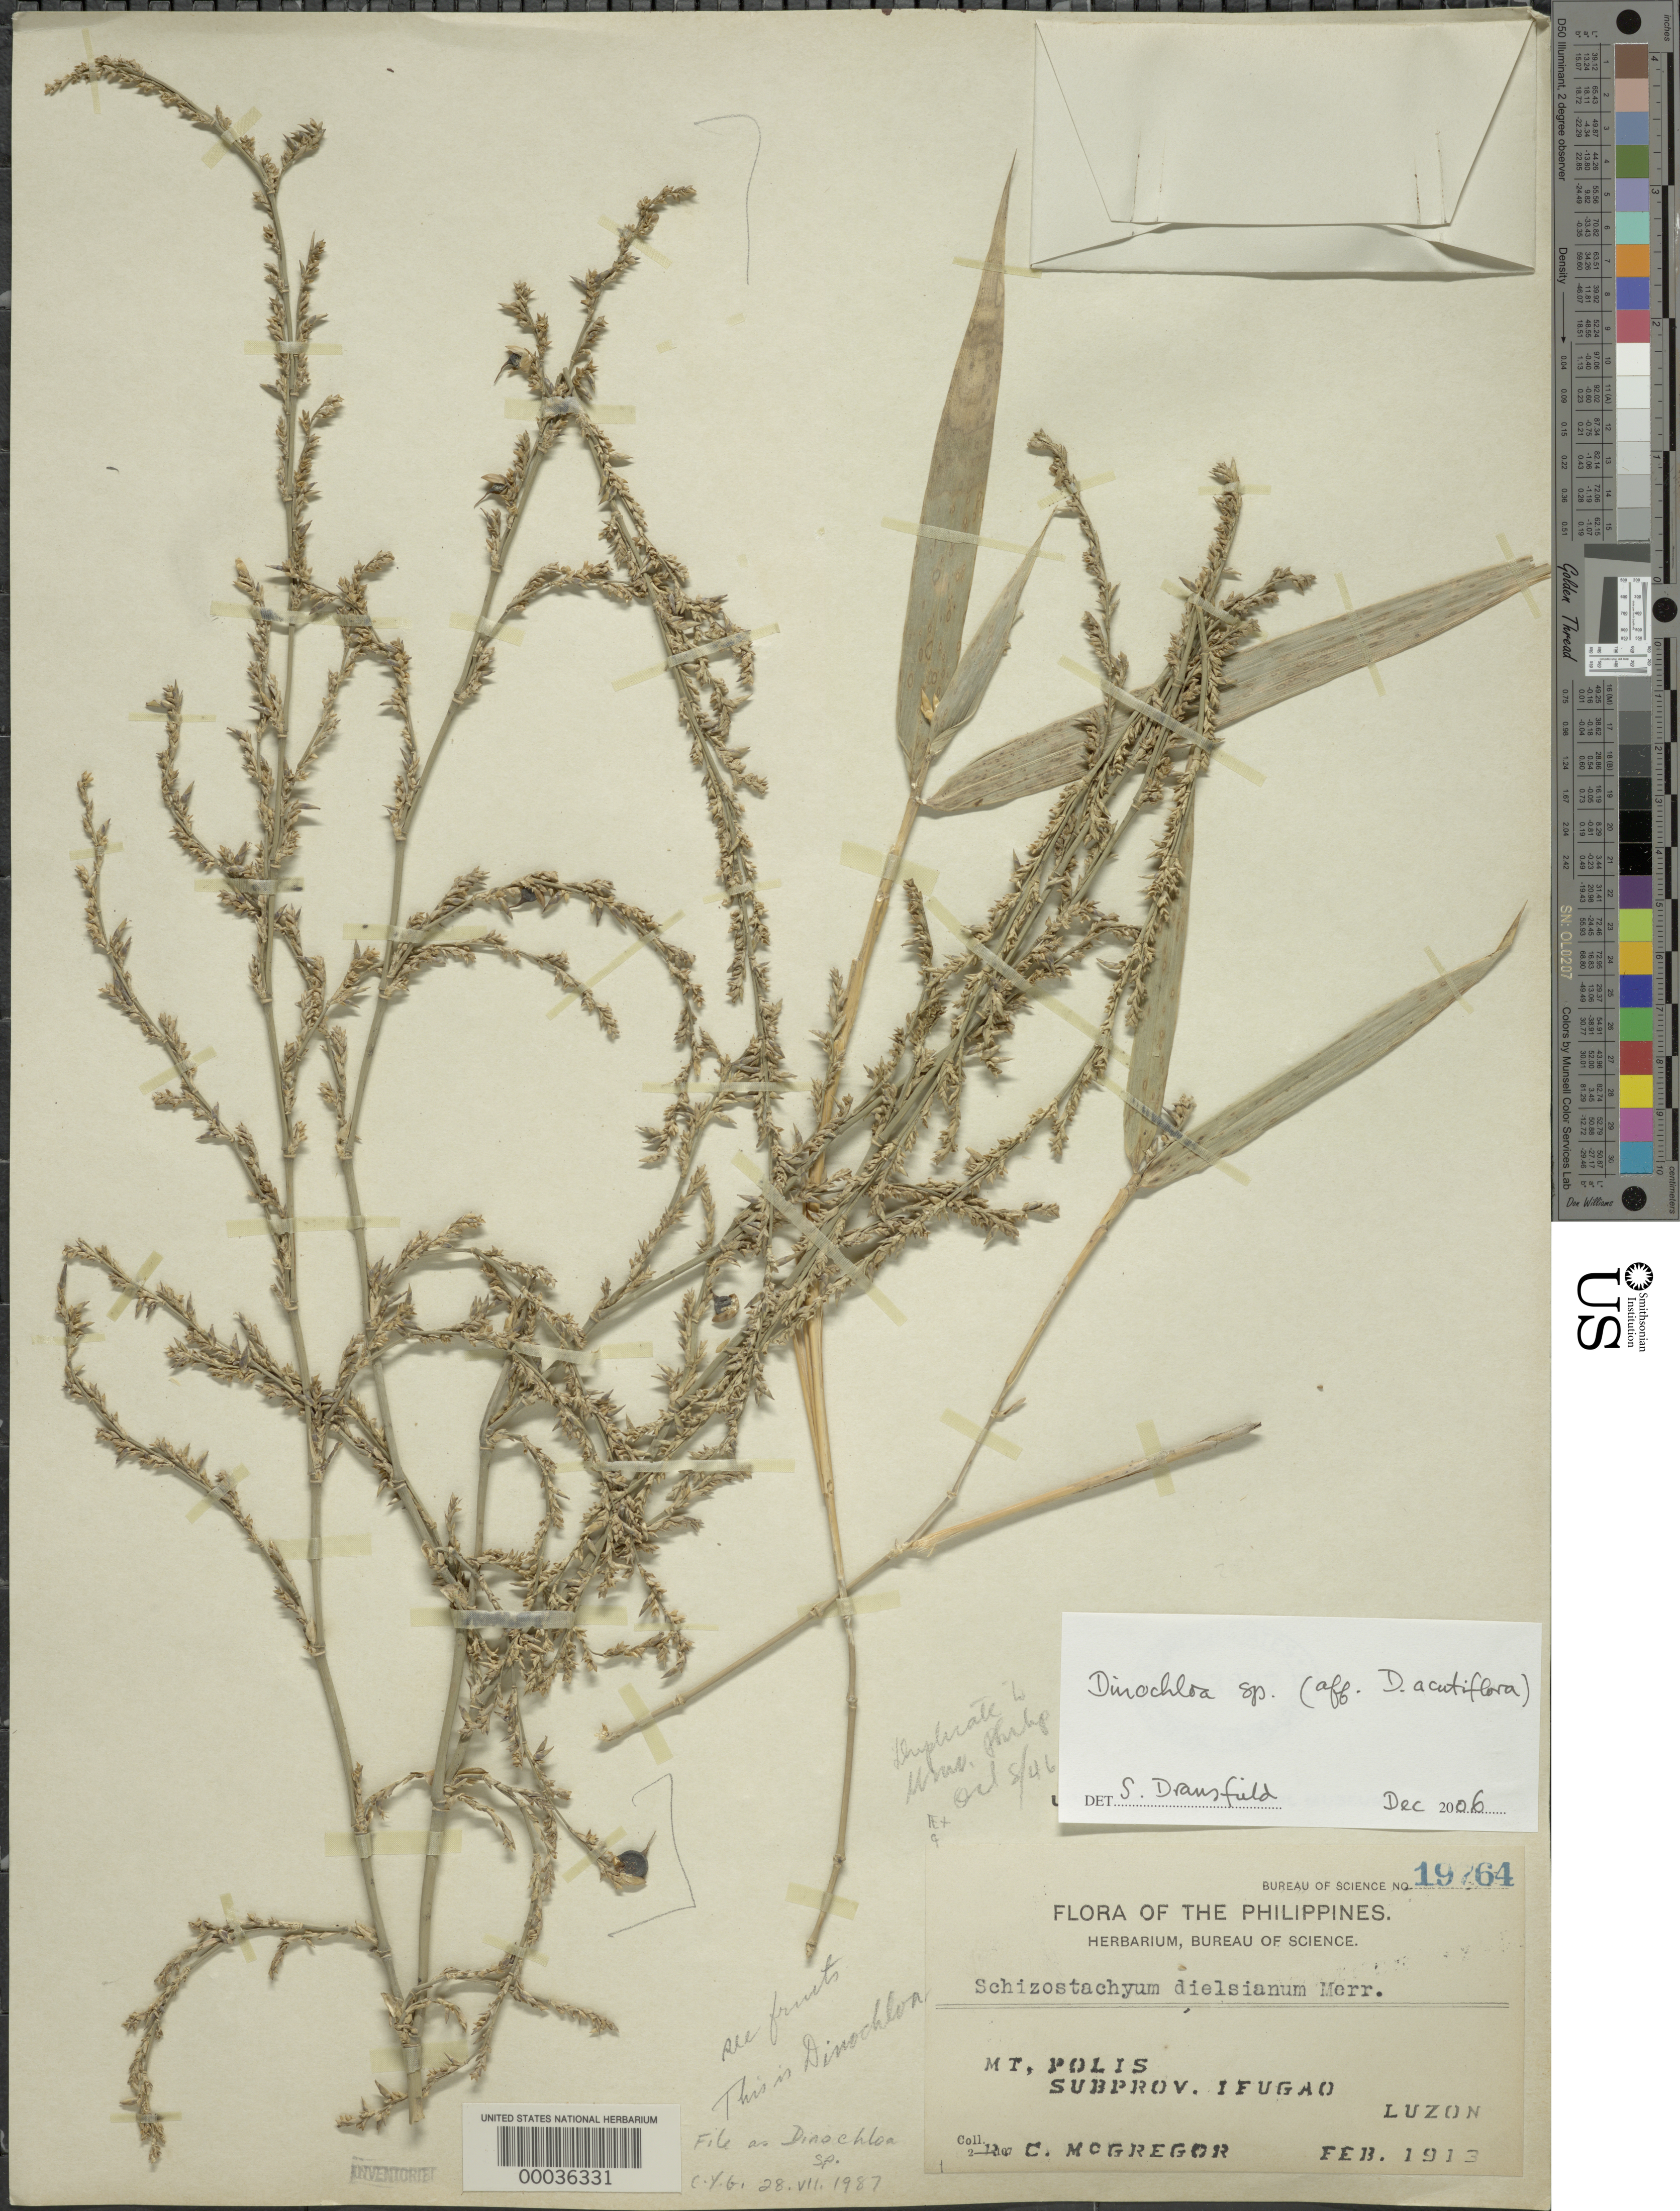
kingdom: Plantae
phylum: Tracheophyta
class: Liliopsida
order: Poales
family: Poaceae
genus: Dinochloa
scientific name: Dinochloa sp.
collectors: R. C. McGregor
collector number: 19764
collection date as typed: Feb 1913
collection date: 1913-02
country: Philippines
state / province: Cordillera (Administrative Region)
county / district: Ifugao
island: Luzon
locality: Mt. Polis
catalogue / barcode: US 903207